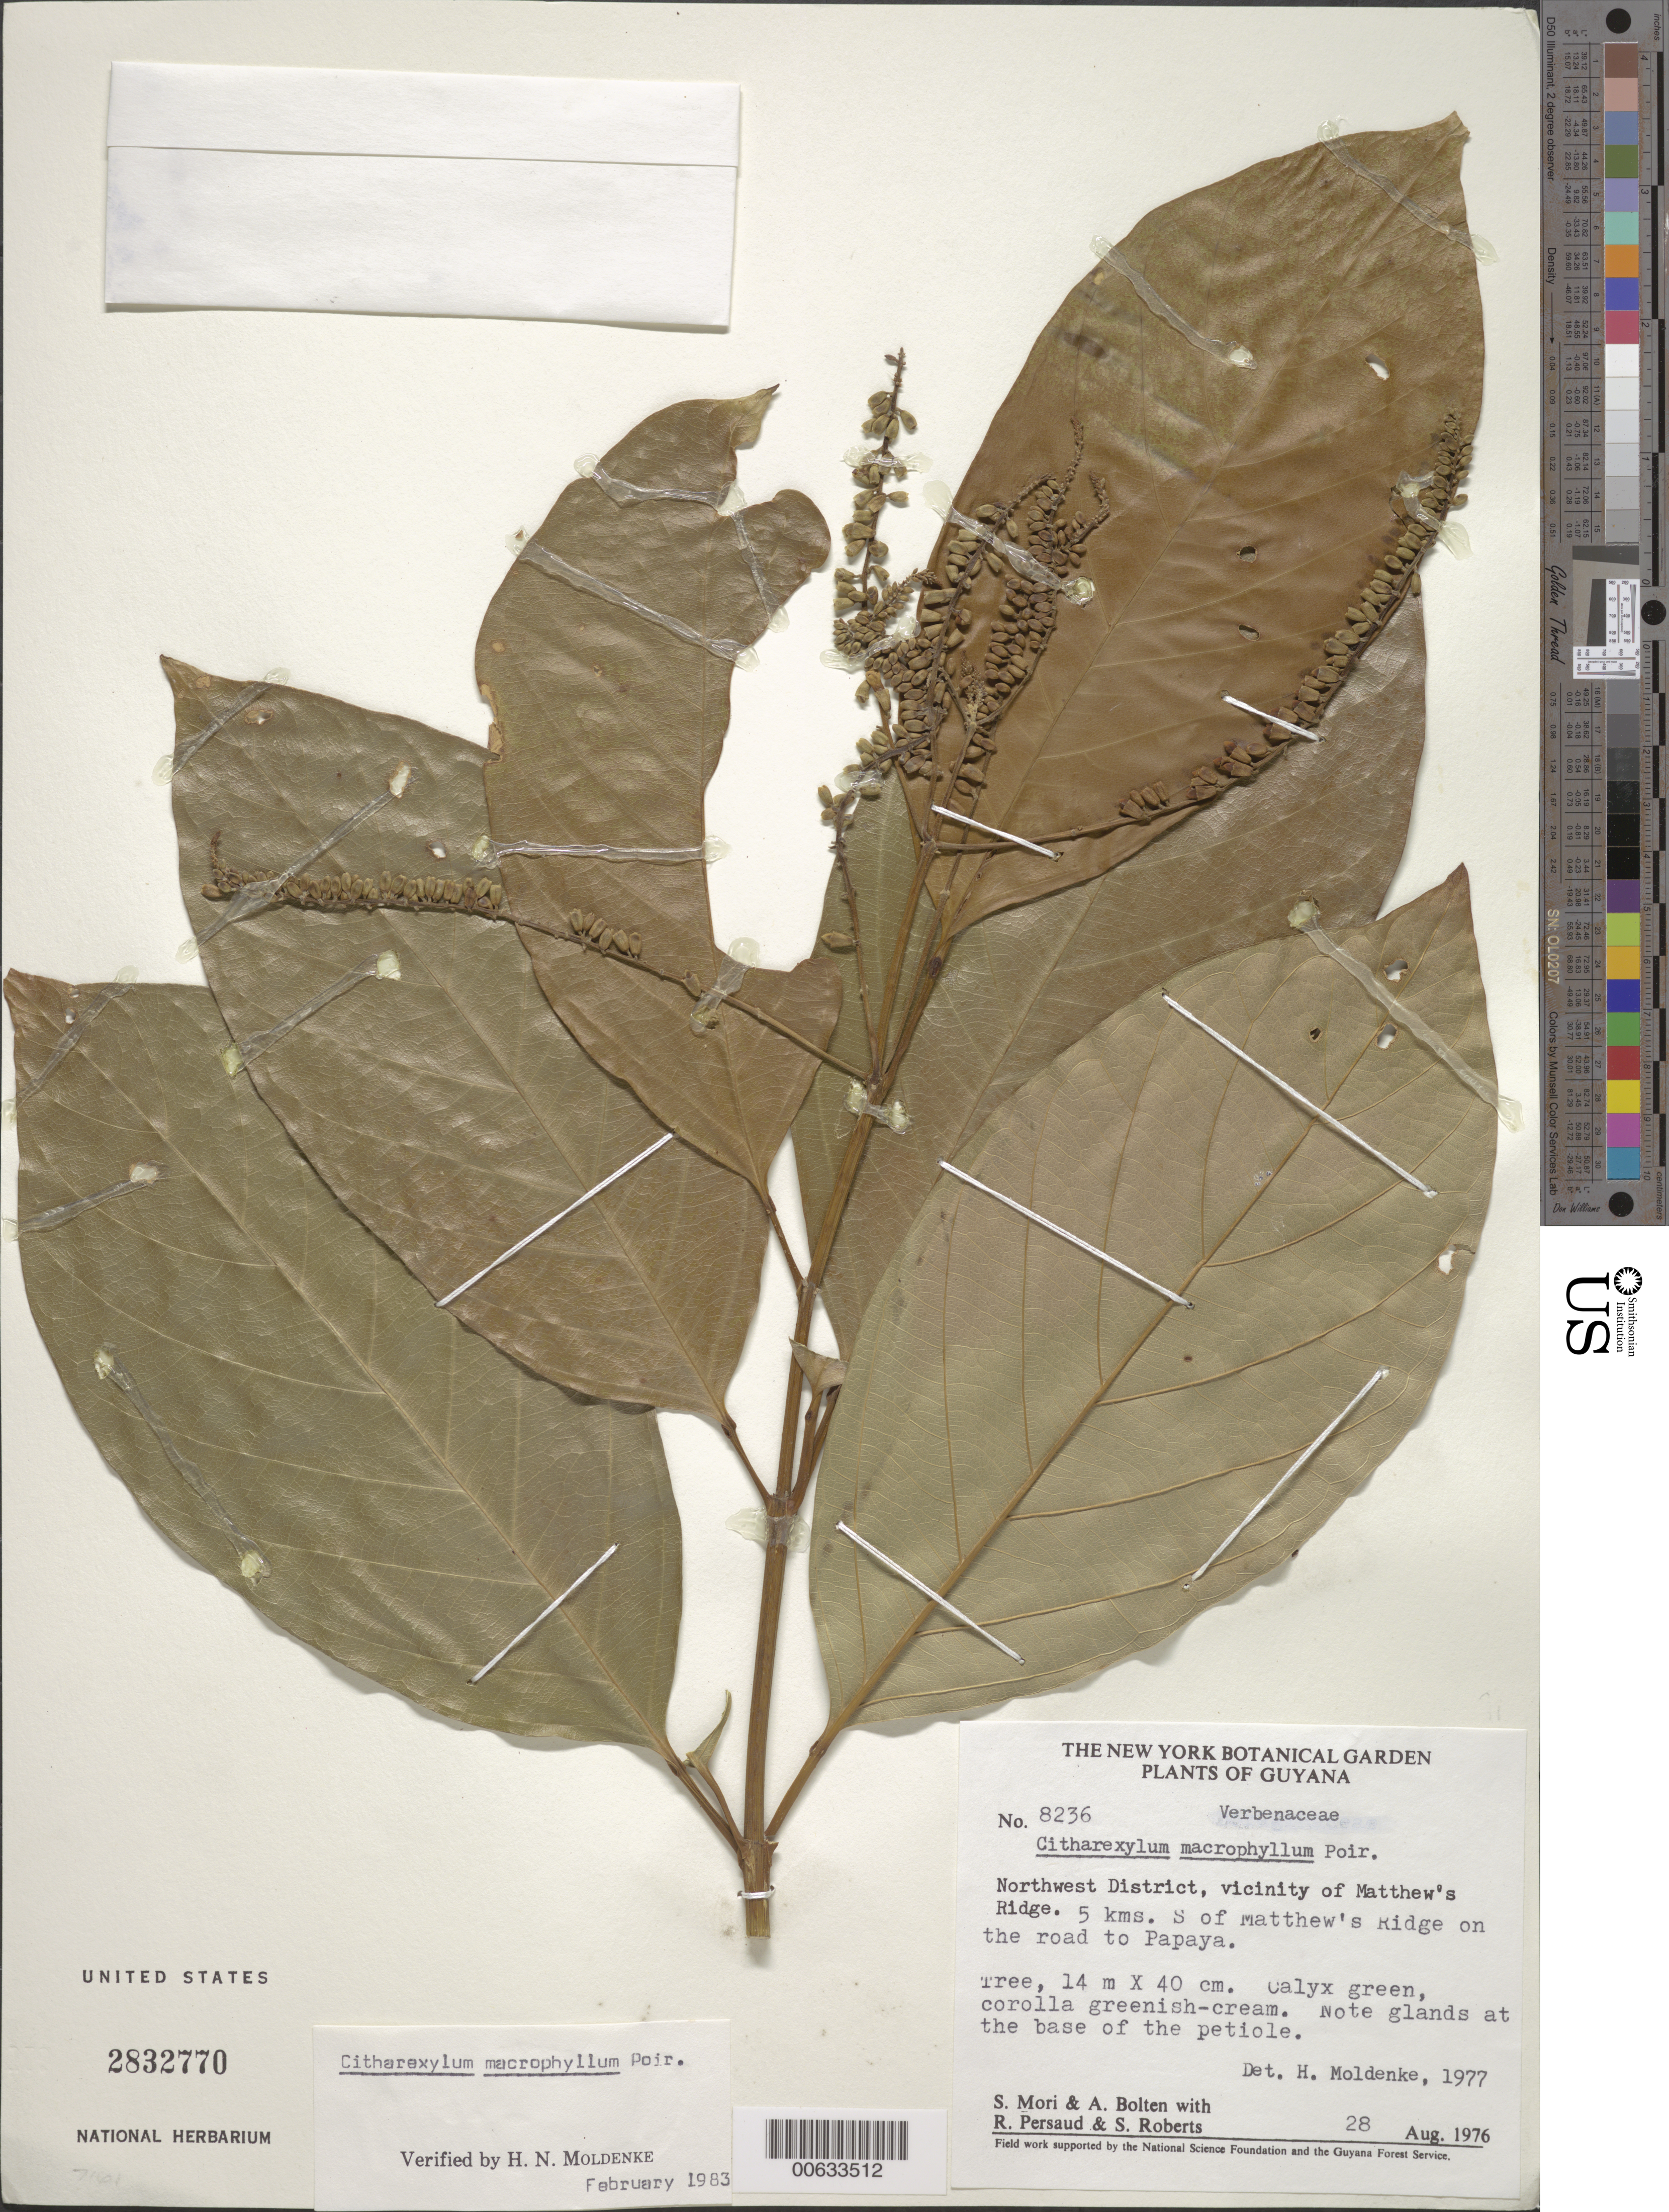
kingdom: Plantae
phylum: Tracheophyta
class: Magnoliopsida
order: Lamiales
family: Verbenaceae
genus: Citharexylum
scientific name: Citharexylum macrophyllum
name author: Poir.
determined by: Moldenke, H. N.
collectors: S. Mori, A. Bolten, R. Persaud, R. Boyan, S. Roberts, R. Jugernauth & S. Dwarka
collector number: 8236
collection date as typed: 28-Aug-76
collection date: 1976-08-28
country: Guyana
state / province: Barima-Waini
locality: Matthew's Ridge, 5 km south of Matthew's Ridge on road to Papaya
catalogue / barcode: US 2832770